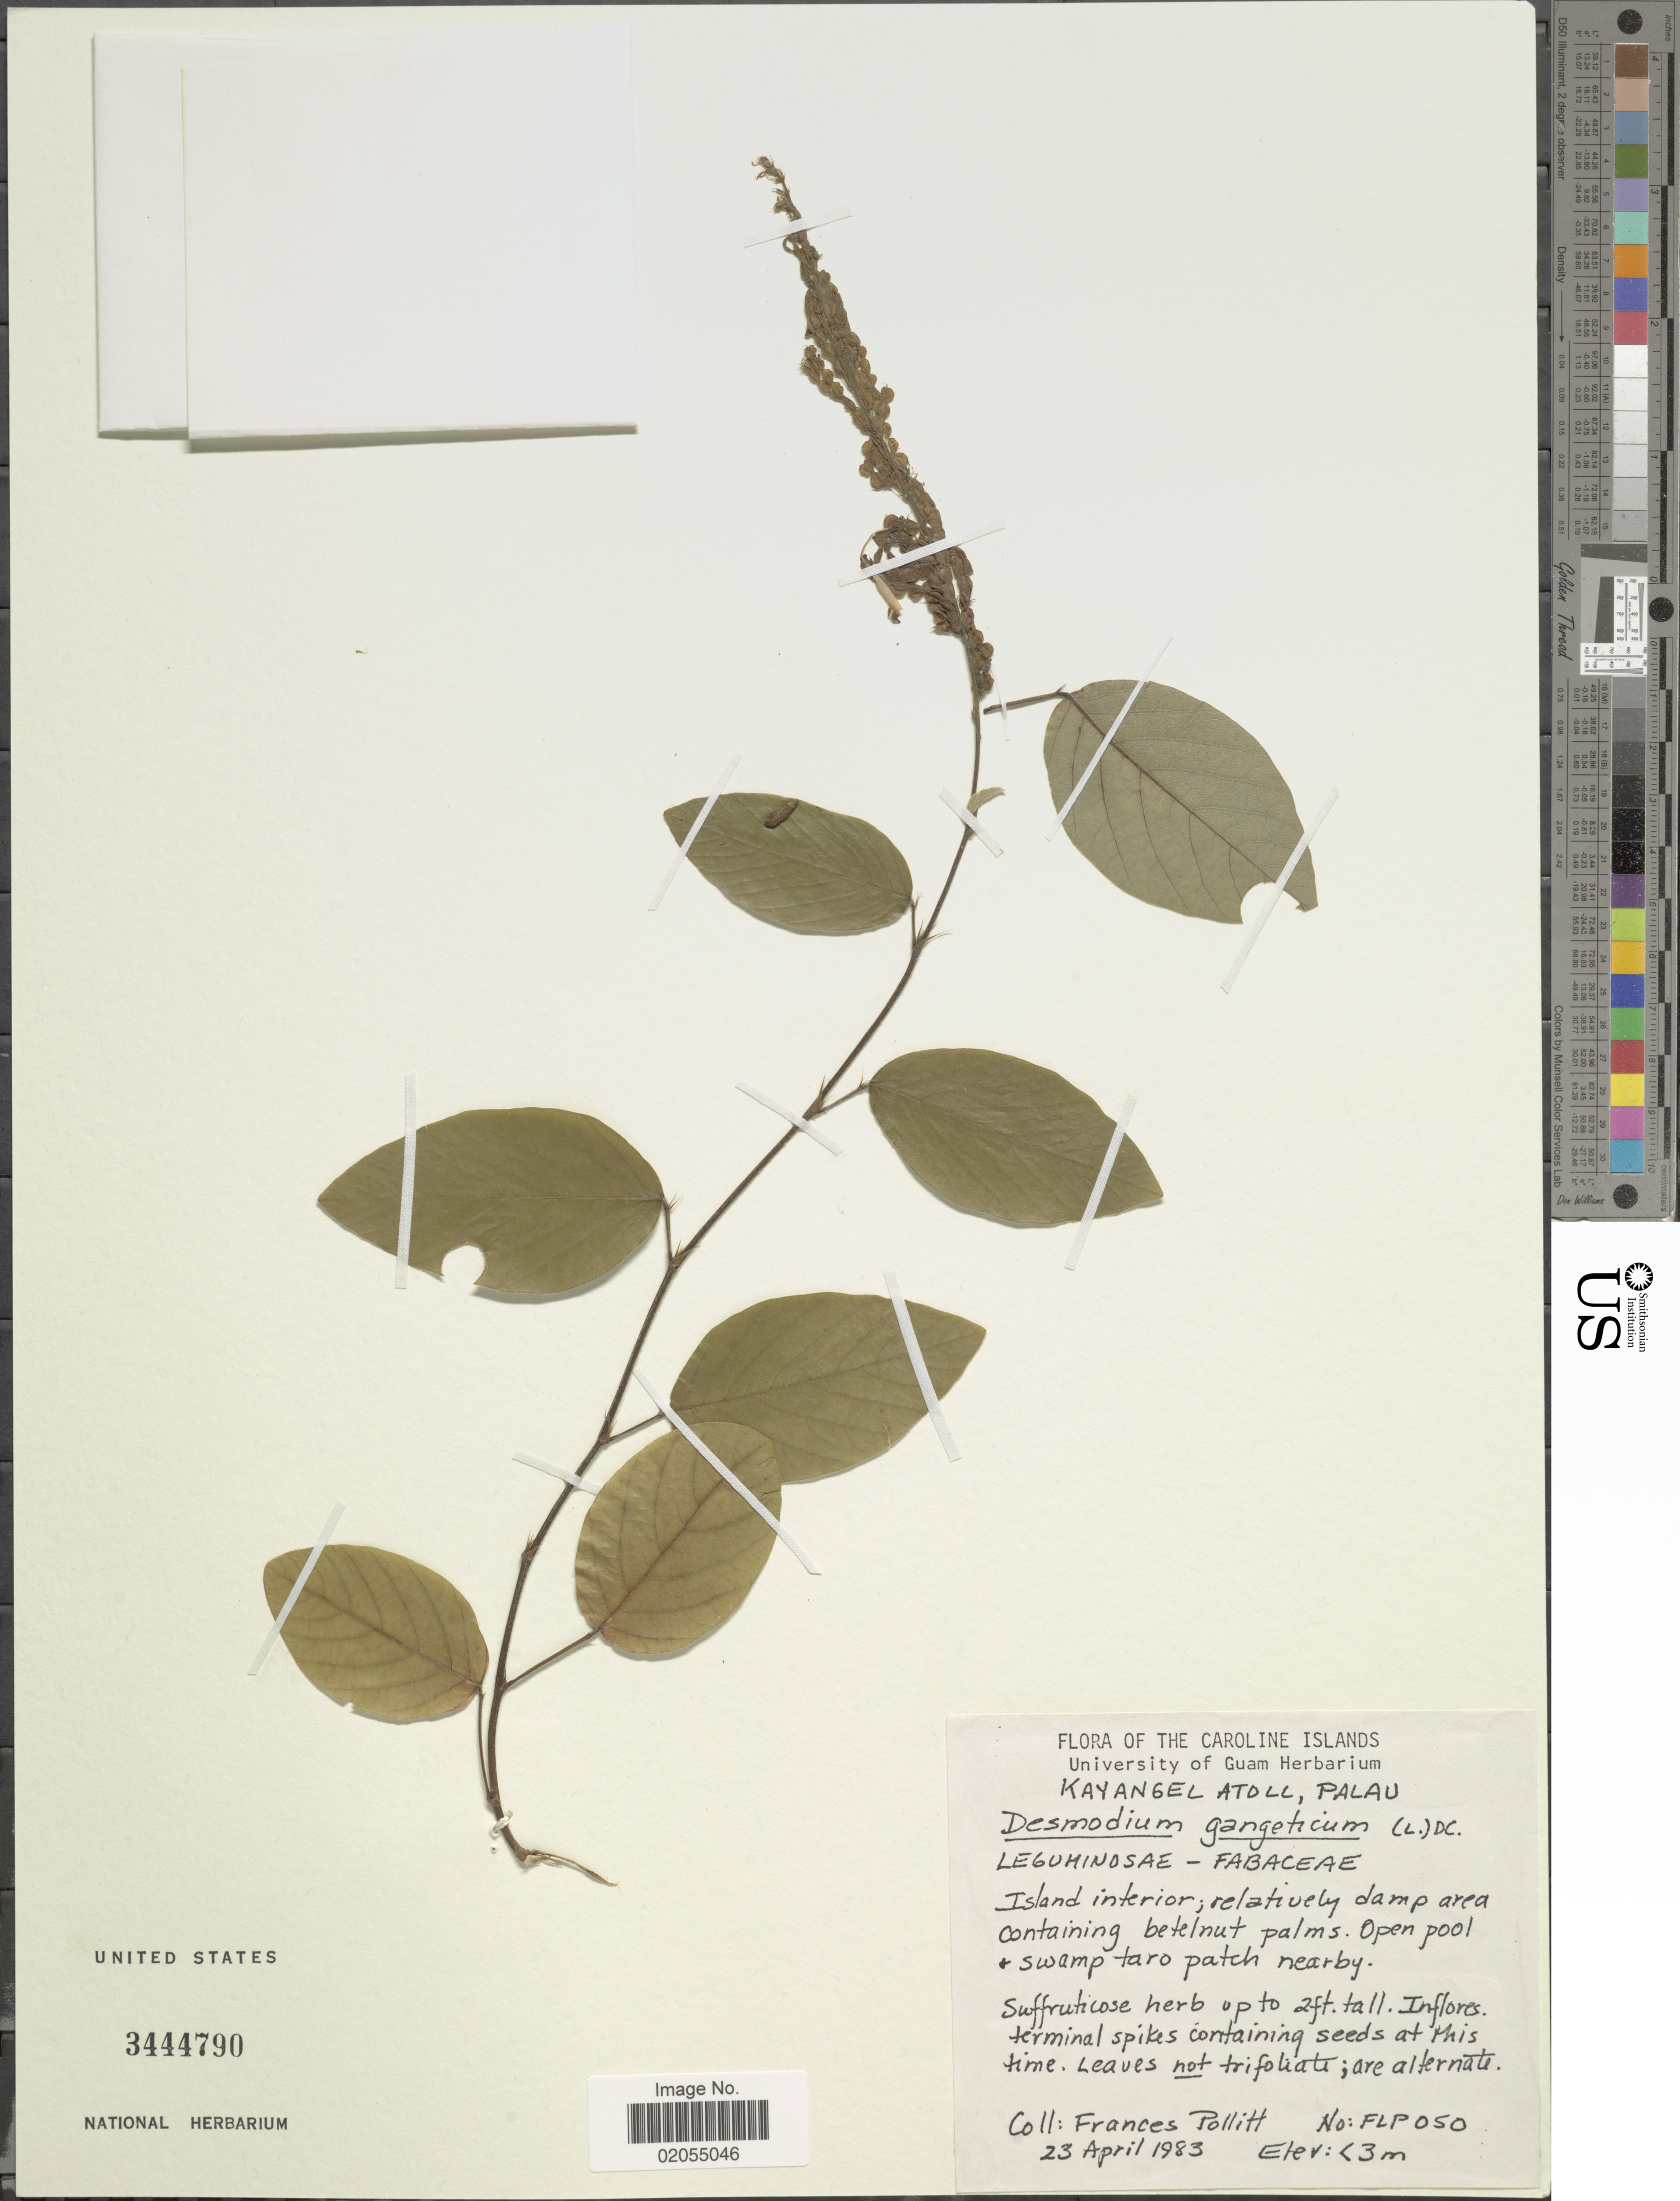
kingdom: Plantae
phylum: Tracheophyta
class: Magnoliopsida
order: Fabales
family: Fabaceae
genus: Pleurolobus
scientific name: Pleurolobus gangeticus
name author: (L.) J. St.-Hil. ex H. Ohashi & K. Ohashi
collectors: F. Pollitt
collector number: FLP050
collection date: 1983-04-23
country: Palau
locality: Caroline Islands. Kayangel Atoll, Palau.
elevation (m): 3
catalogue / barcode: US 3444790